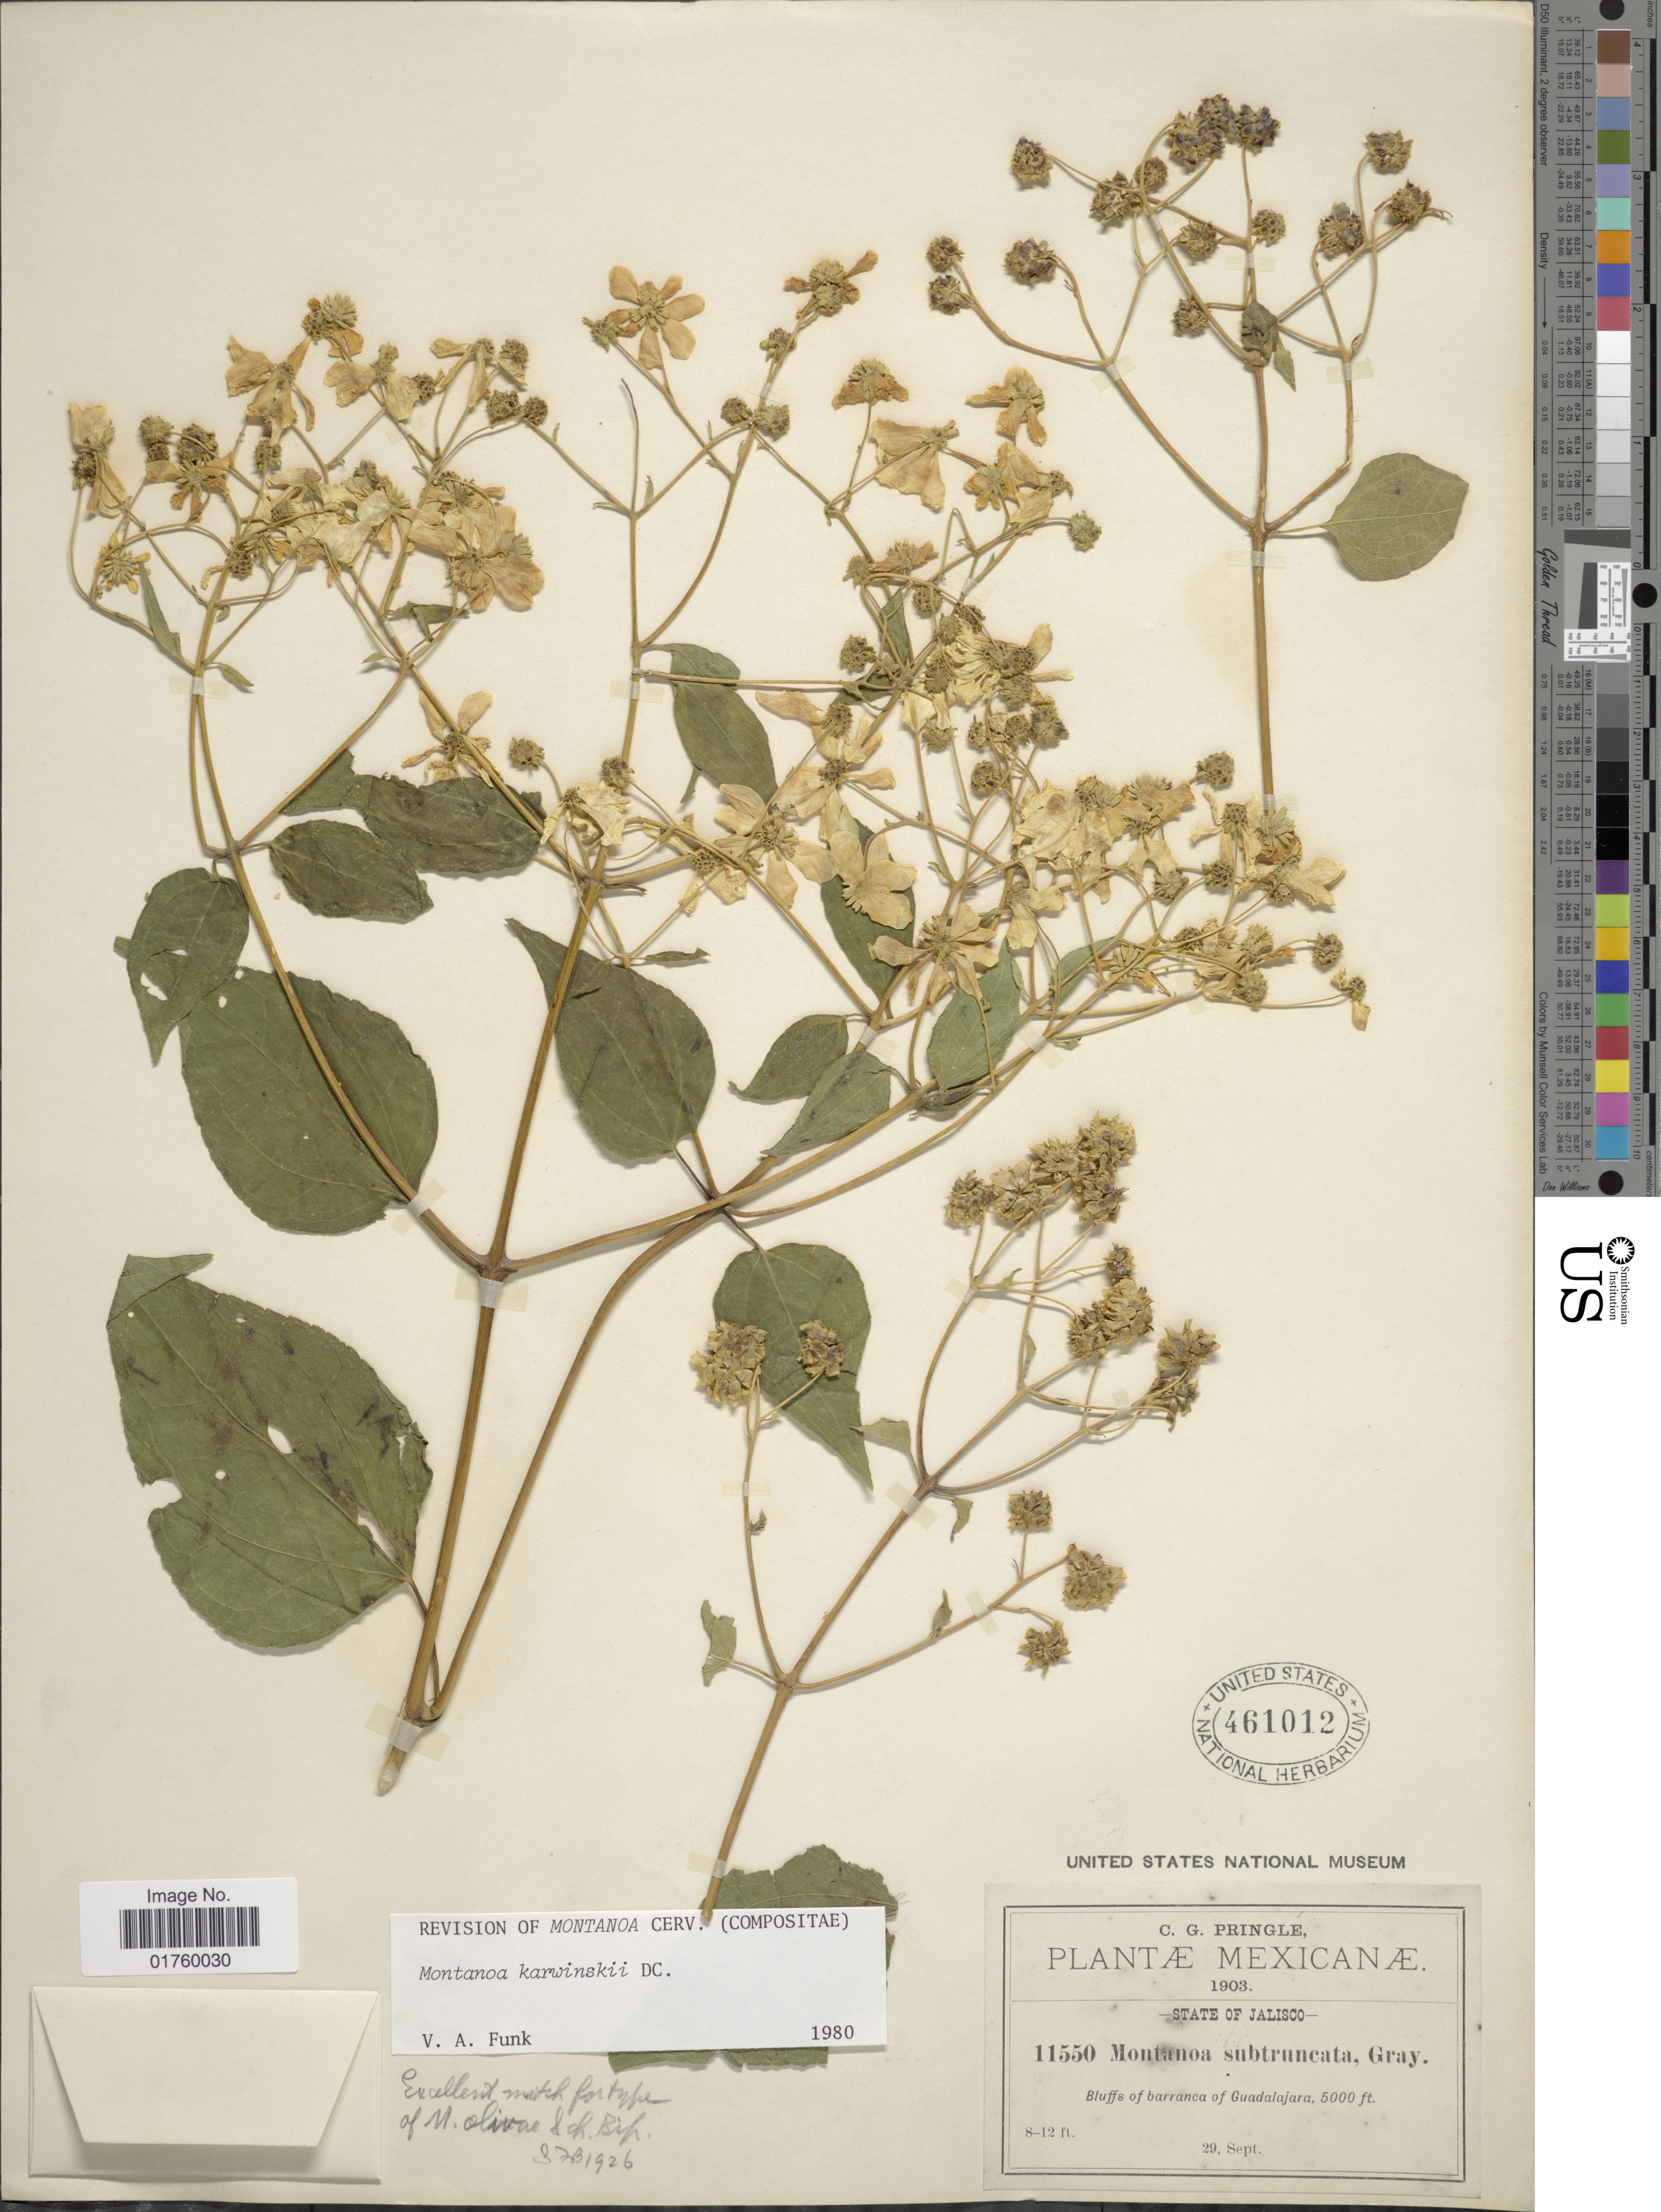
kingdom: Plantae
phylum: Tracheophyta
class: Magnoliopsida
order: Asterales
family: Asteraceae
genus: Montanoa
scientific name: Montanoa karwinskii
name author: DC.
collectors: C. G. Pringle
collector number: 11550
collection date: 1903-09-29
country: Mexico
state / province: Jalisco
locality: Bluffs of barranca of Guadalajara.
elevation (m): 1524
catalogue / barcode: US 461012